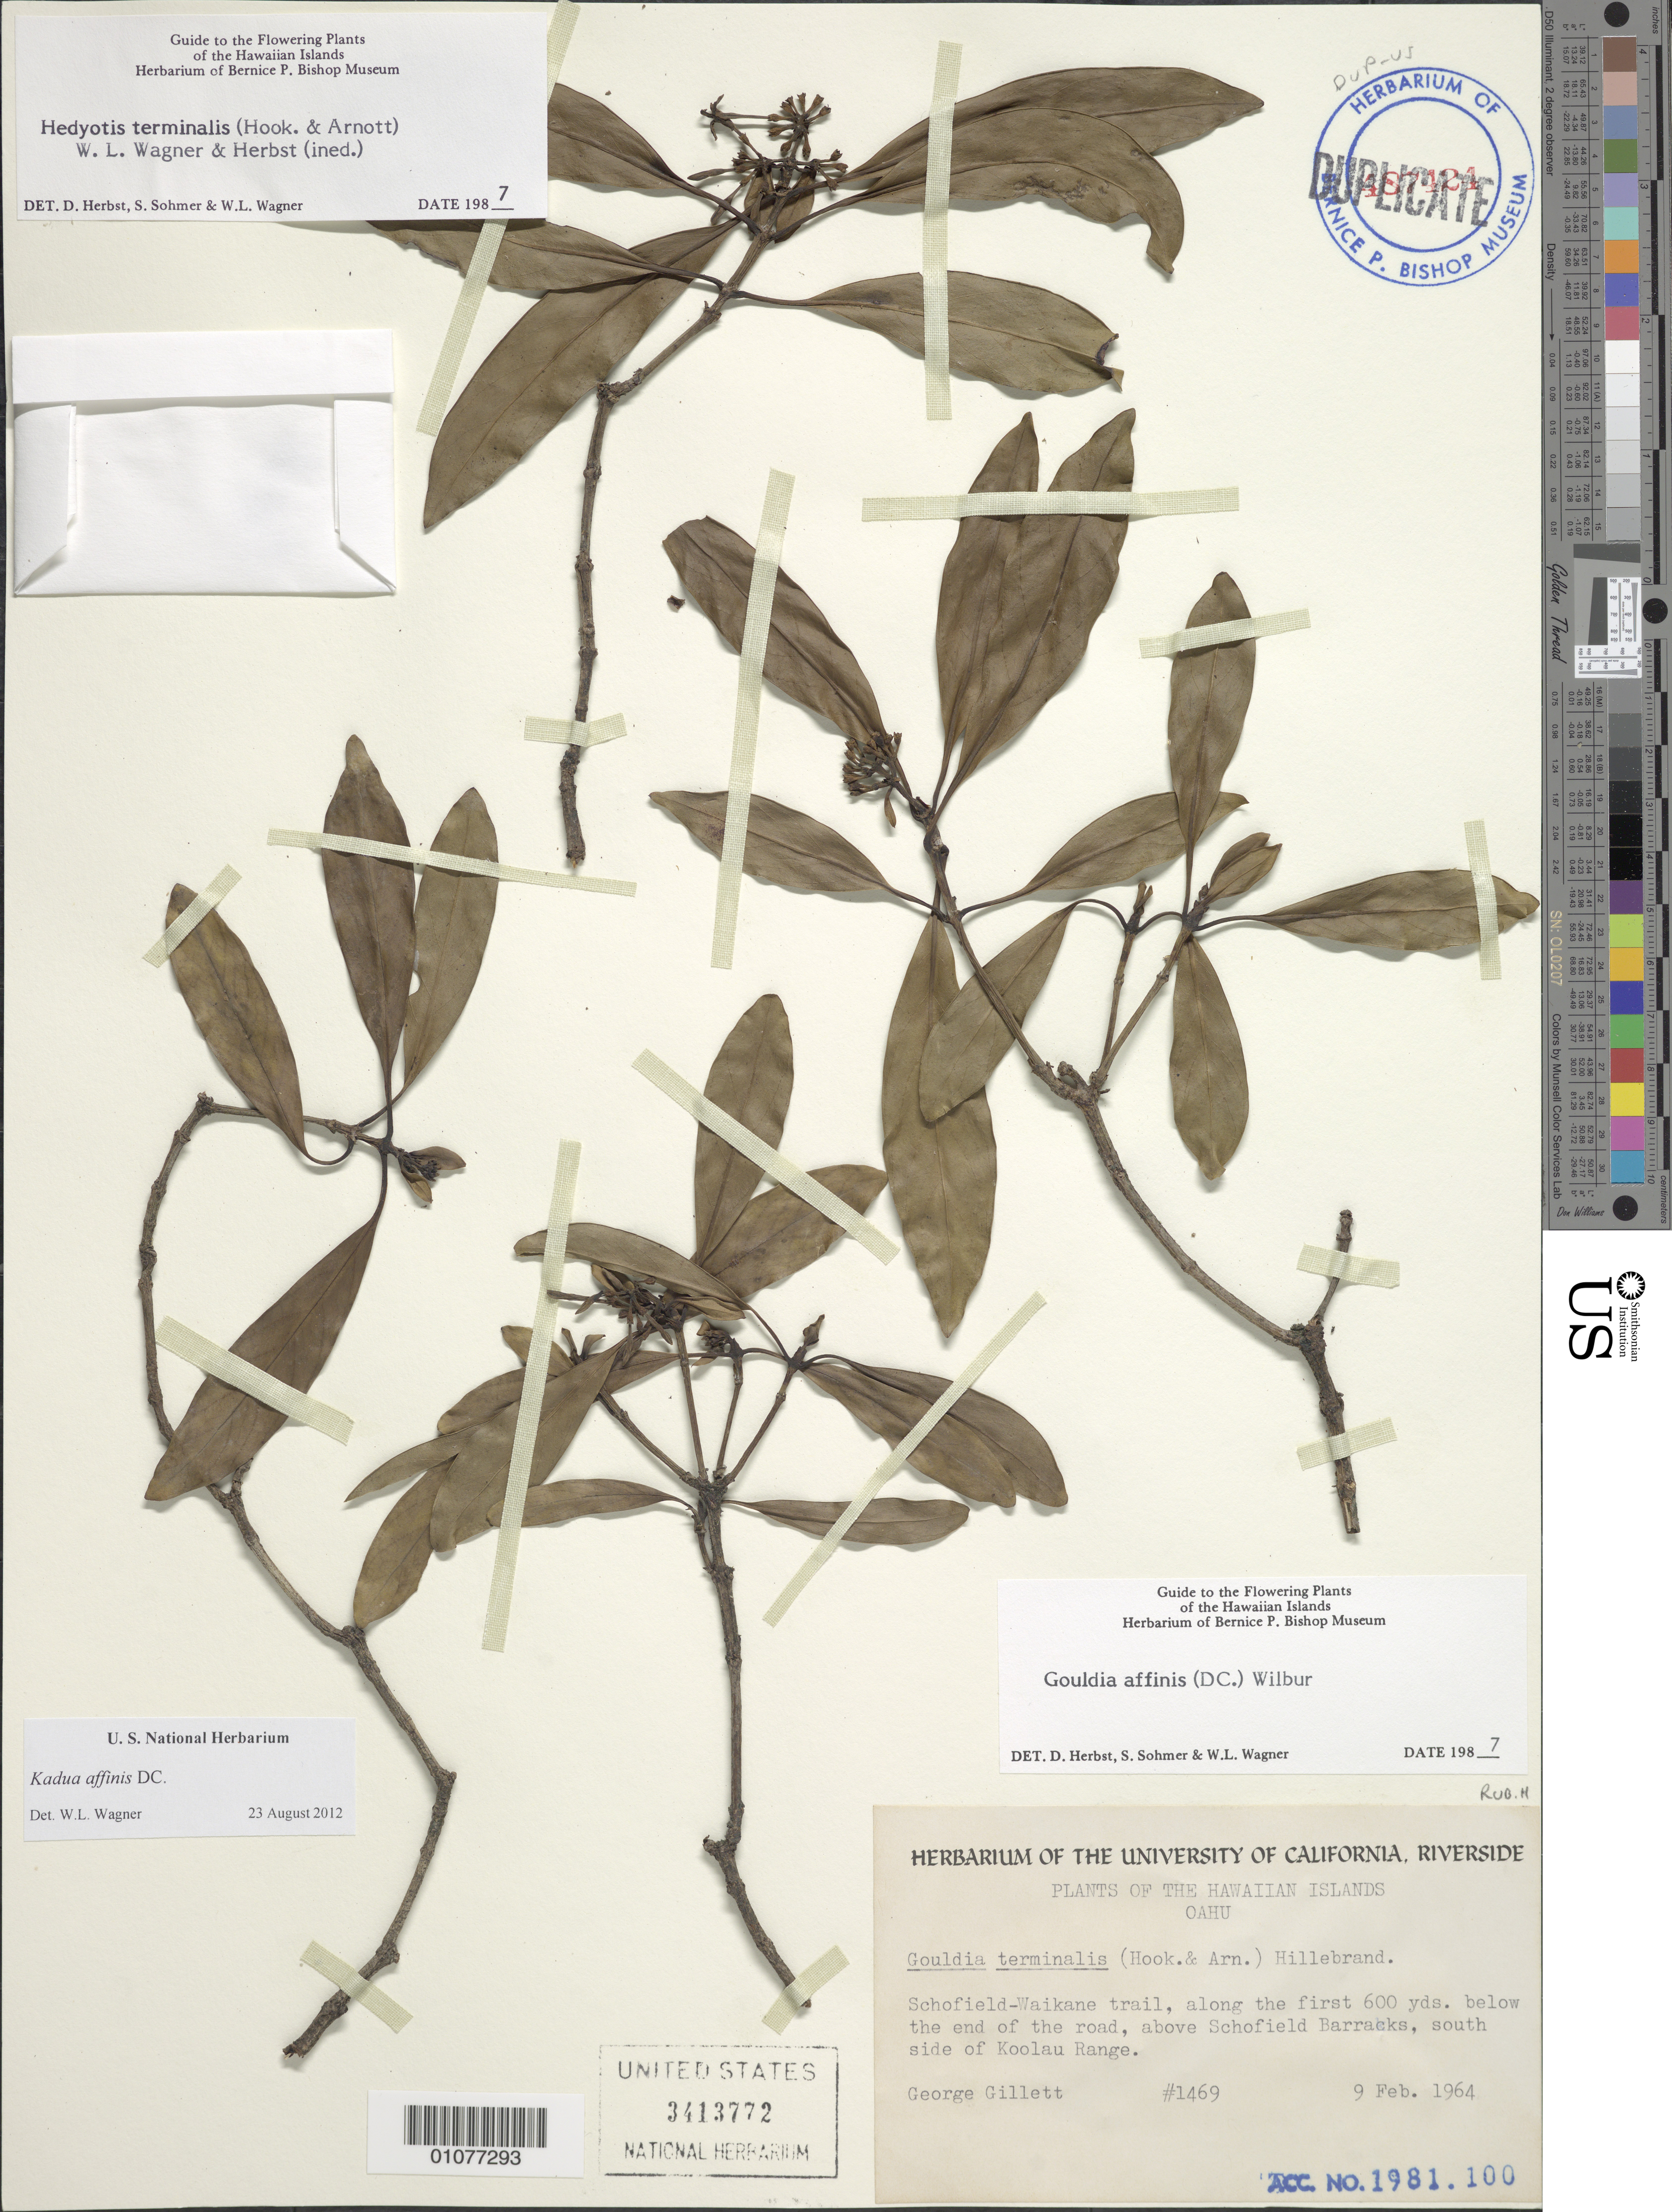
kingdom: Plantae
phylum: Tracheophyta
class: Magnoliopsida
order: Gentianales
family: Rubiaceae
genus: Kadua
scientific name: Kadua affinis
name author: DC.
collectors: G. Gillett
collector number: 1469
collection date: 1964-02-09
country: United States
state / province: Hawaii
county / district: Honolulu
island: Oahu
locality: Schofield-Waikane trail, along first 600 yds., below the end of the road, above Schofield Barracks, S side of Koolau Range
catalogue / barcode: US 3413772